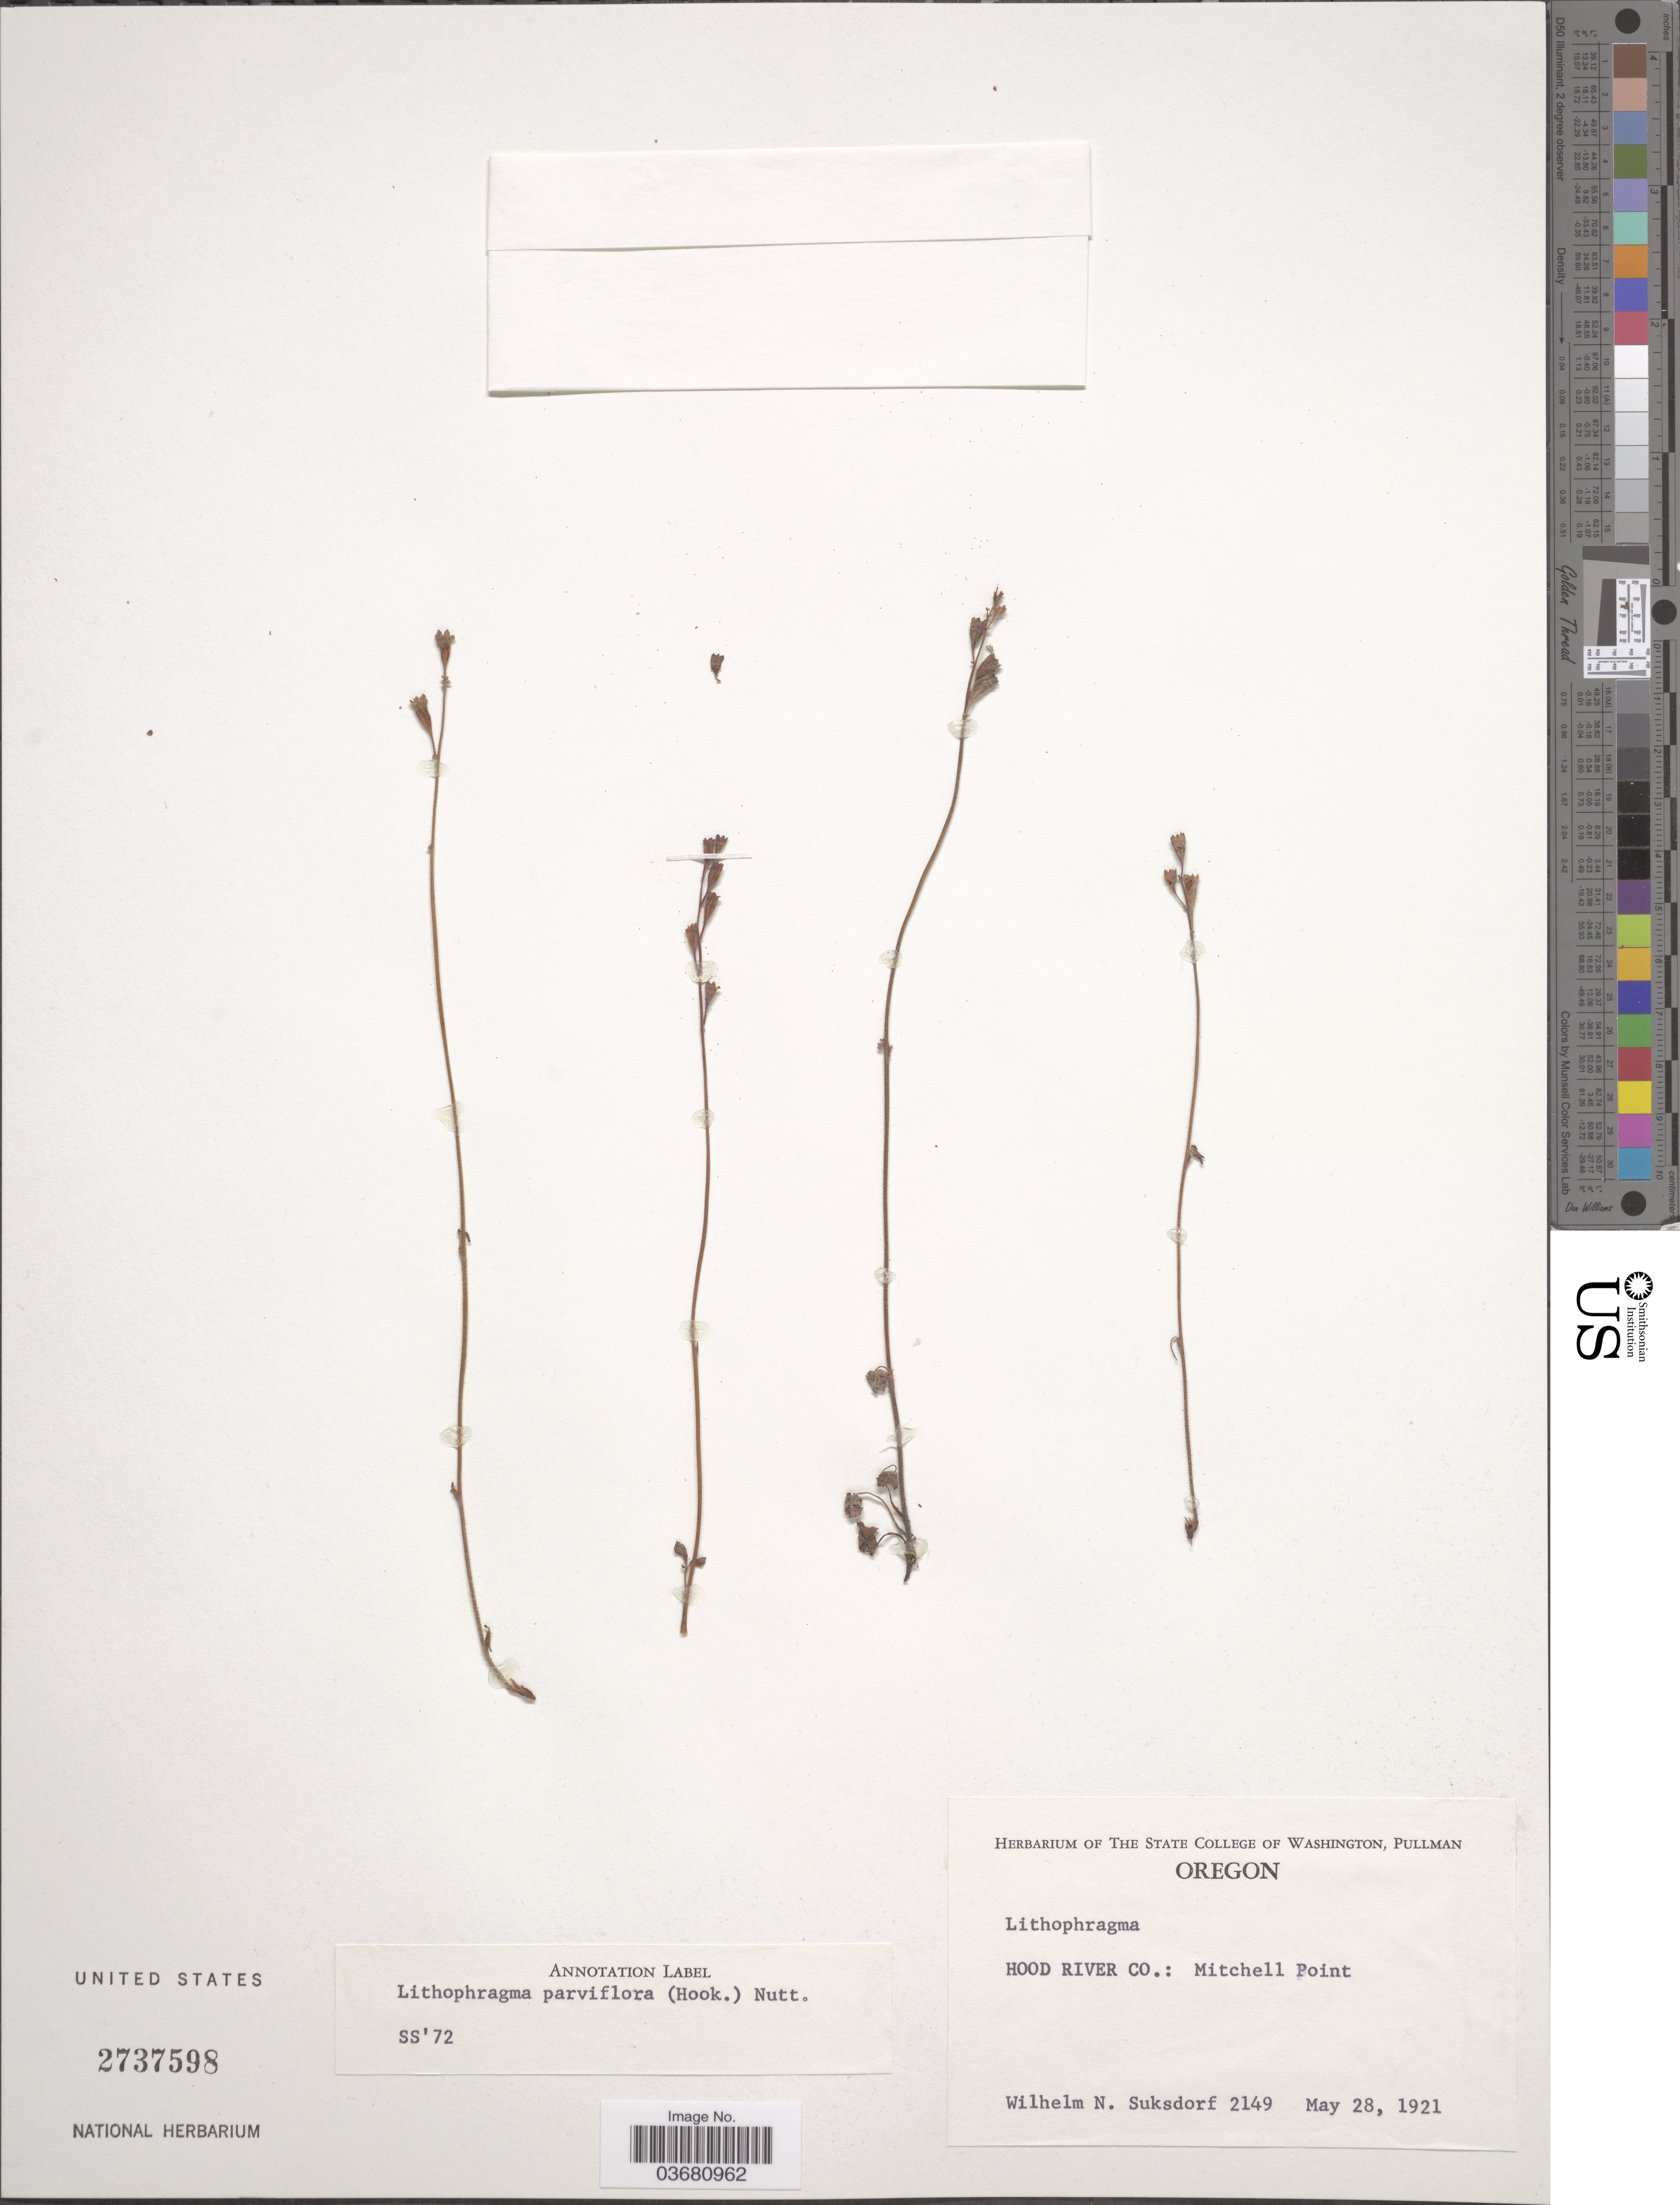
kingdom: Plantae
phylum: Tracheophyta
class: Magnoliopsida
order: Saxifragales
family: Saxifragaceae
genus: Lithophragma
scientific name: Lithophragma parviflorum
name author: (Hook.) Nutt.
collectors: W. N. Suksdorf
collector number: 2149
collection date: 1921-05-28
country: United States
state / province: Oregon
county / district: Hood River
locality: Hood River Co.: Mitchell Point.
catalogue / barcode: US 2737598